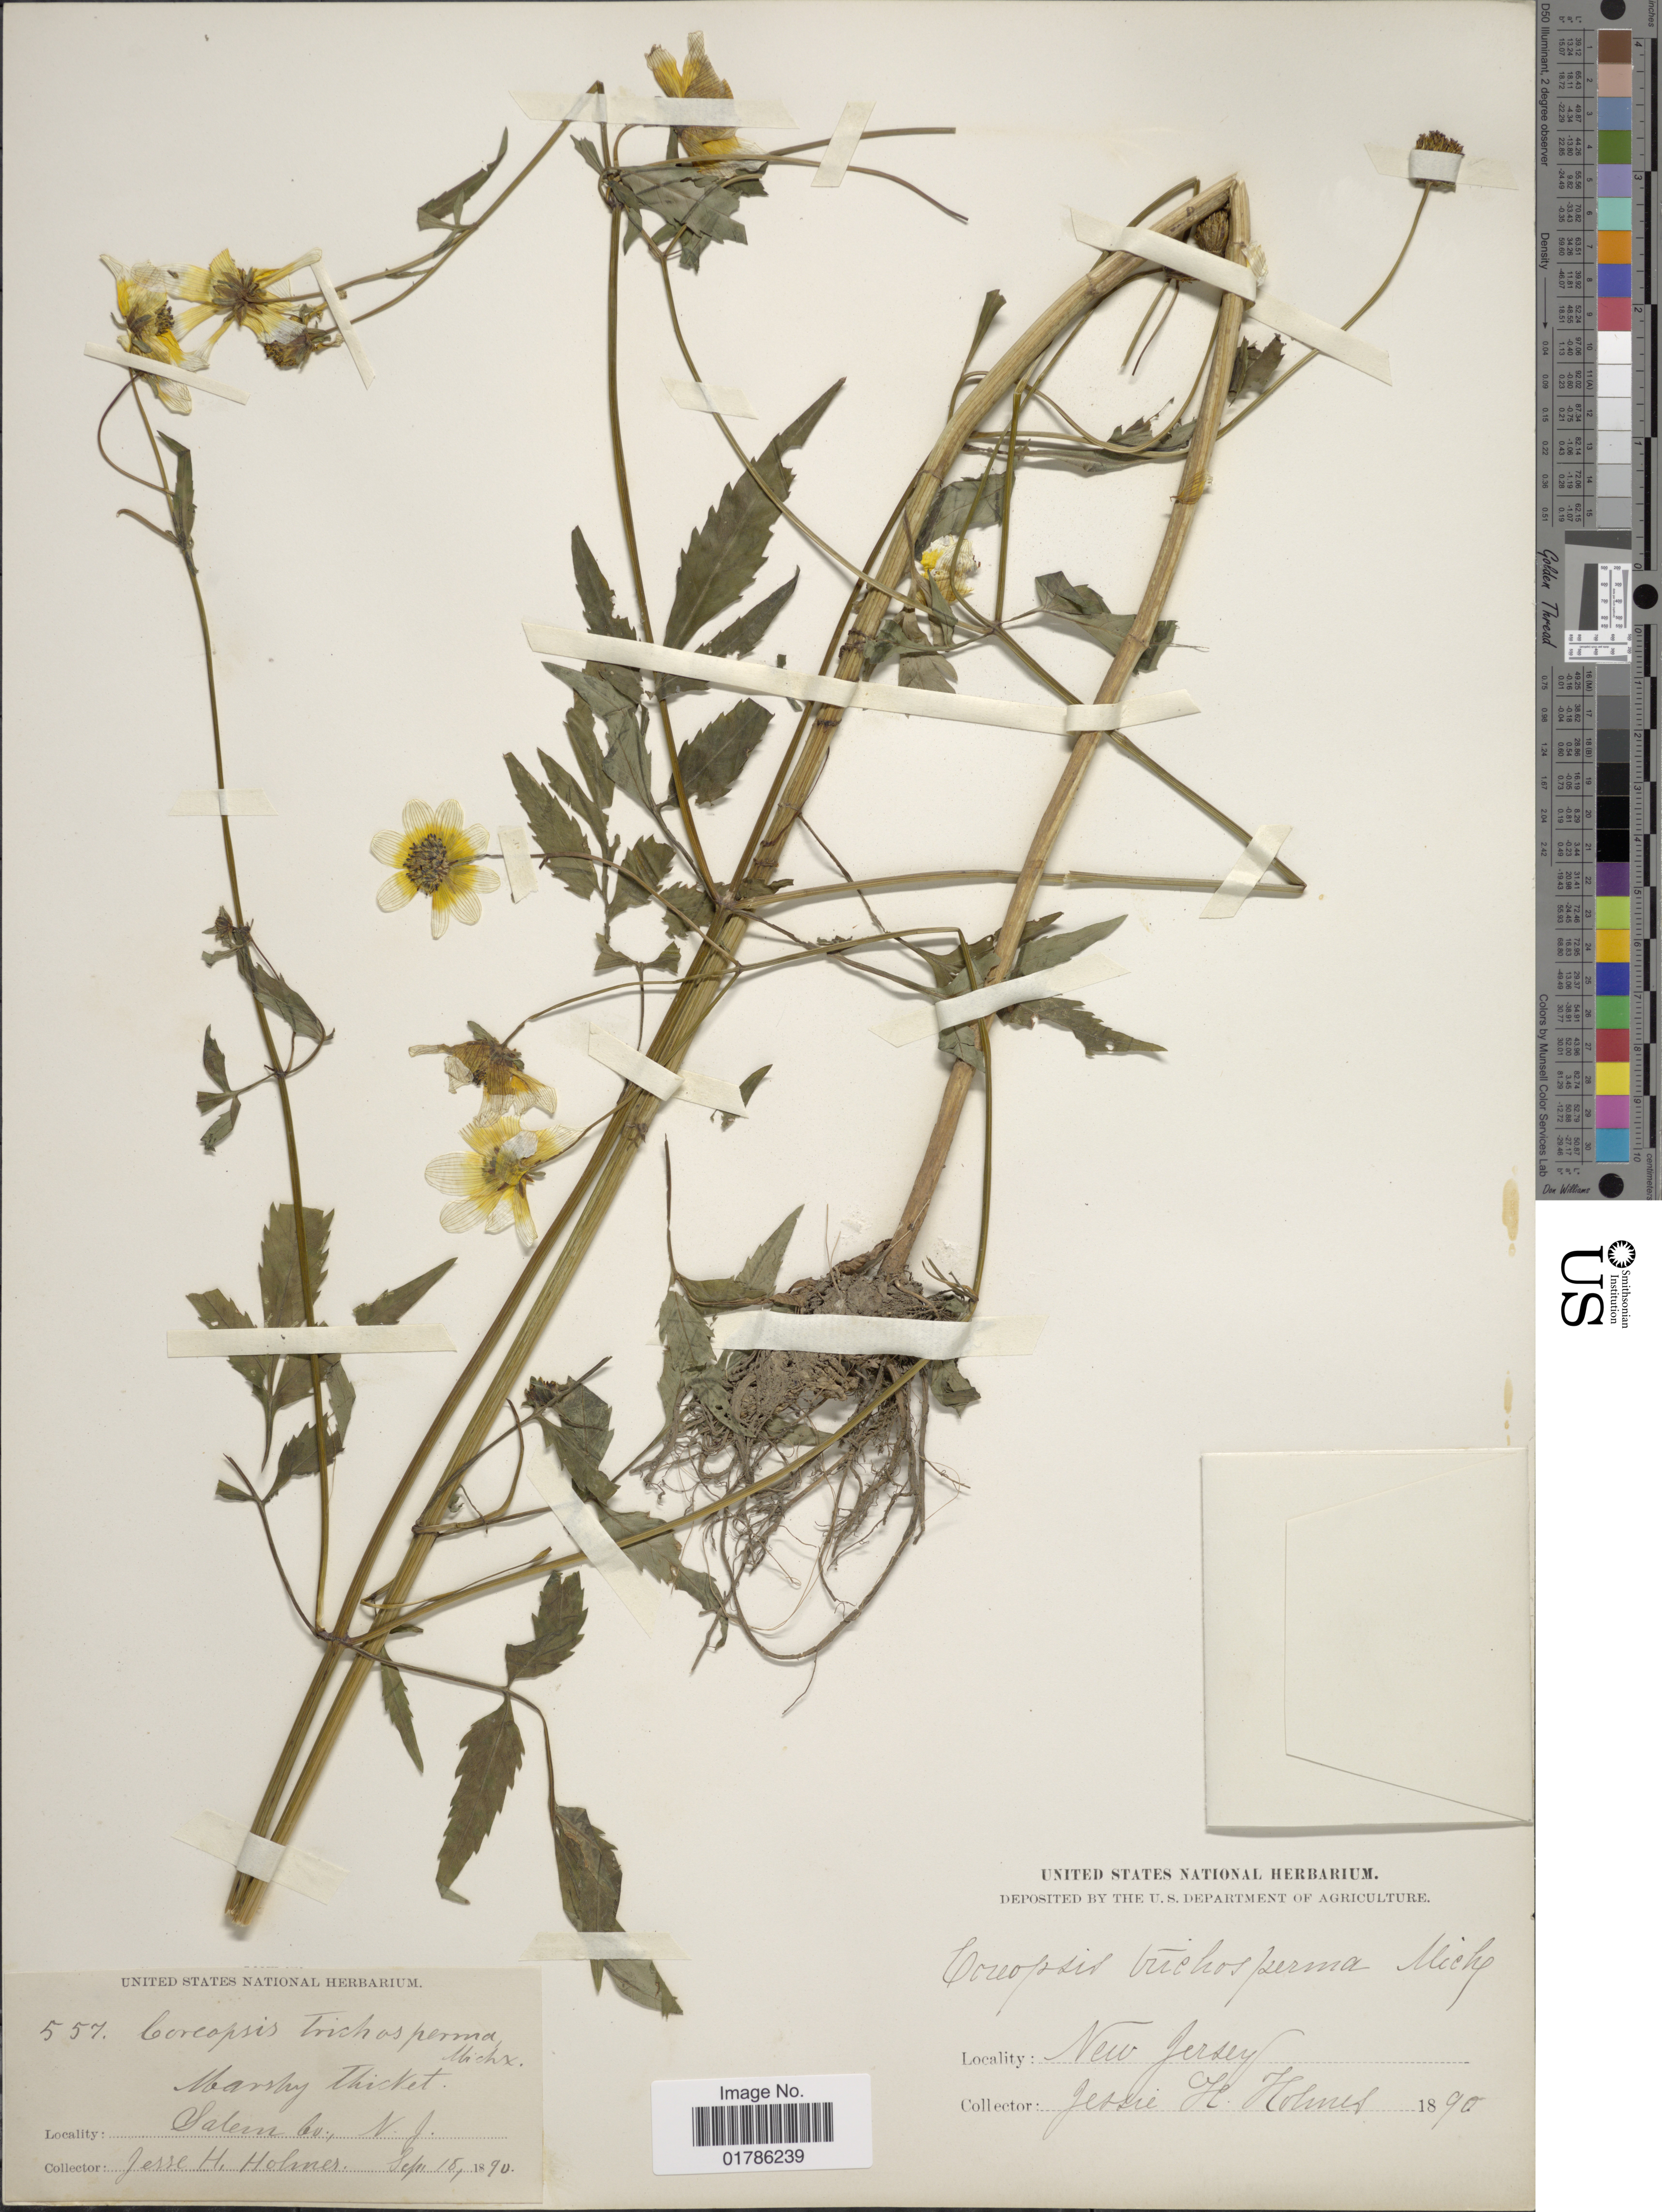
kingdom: Plantae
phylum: Tracheophyta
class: Magnoliopsida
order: Asterales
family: Asteraceae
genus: Bidens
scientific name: Bidens coronata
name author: (L.) Britton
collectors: J. Holmes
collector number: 557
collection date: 1890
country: United States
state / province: New Jersey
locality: Salem Co.